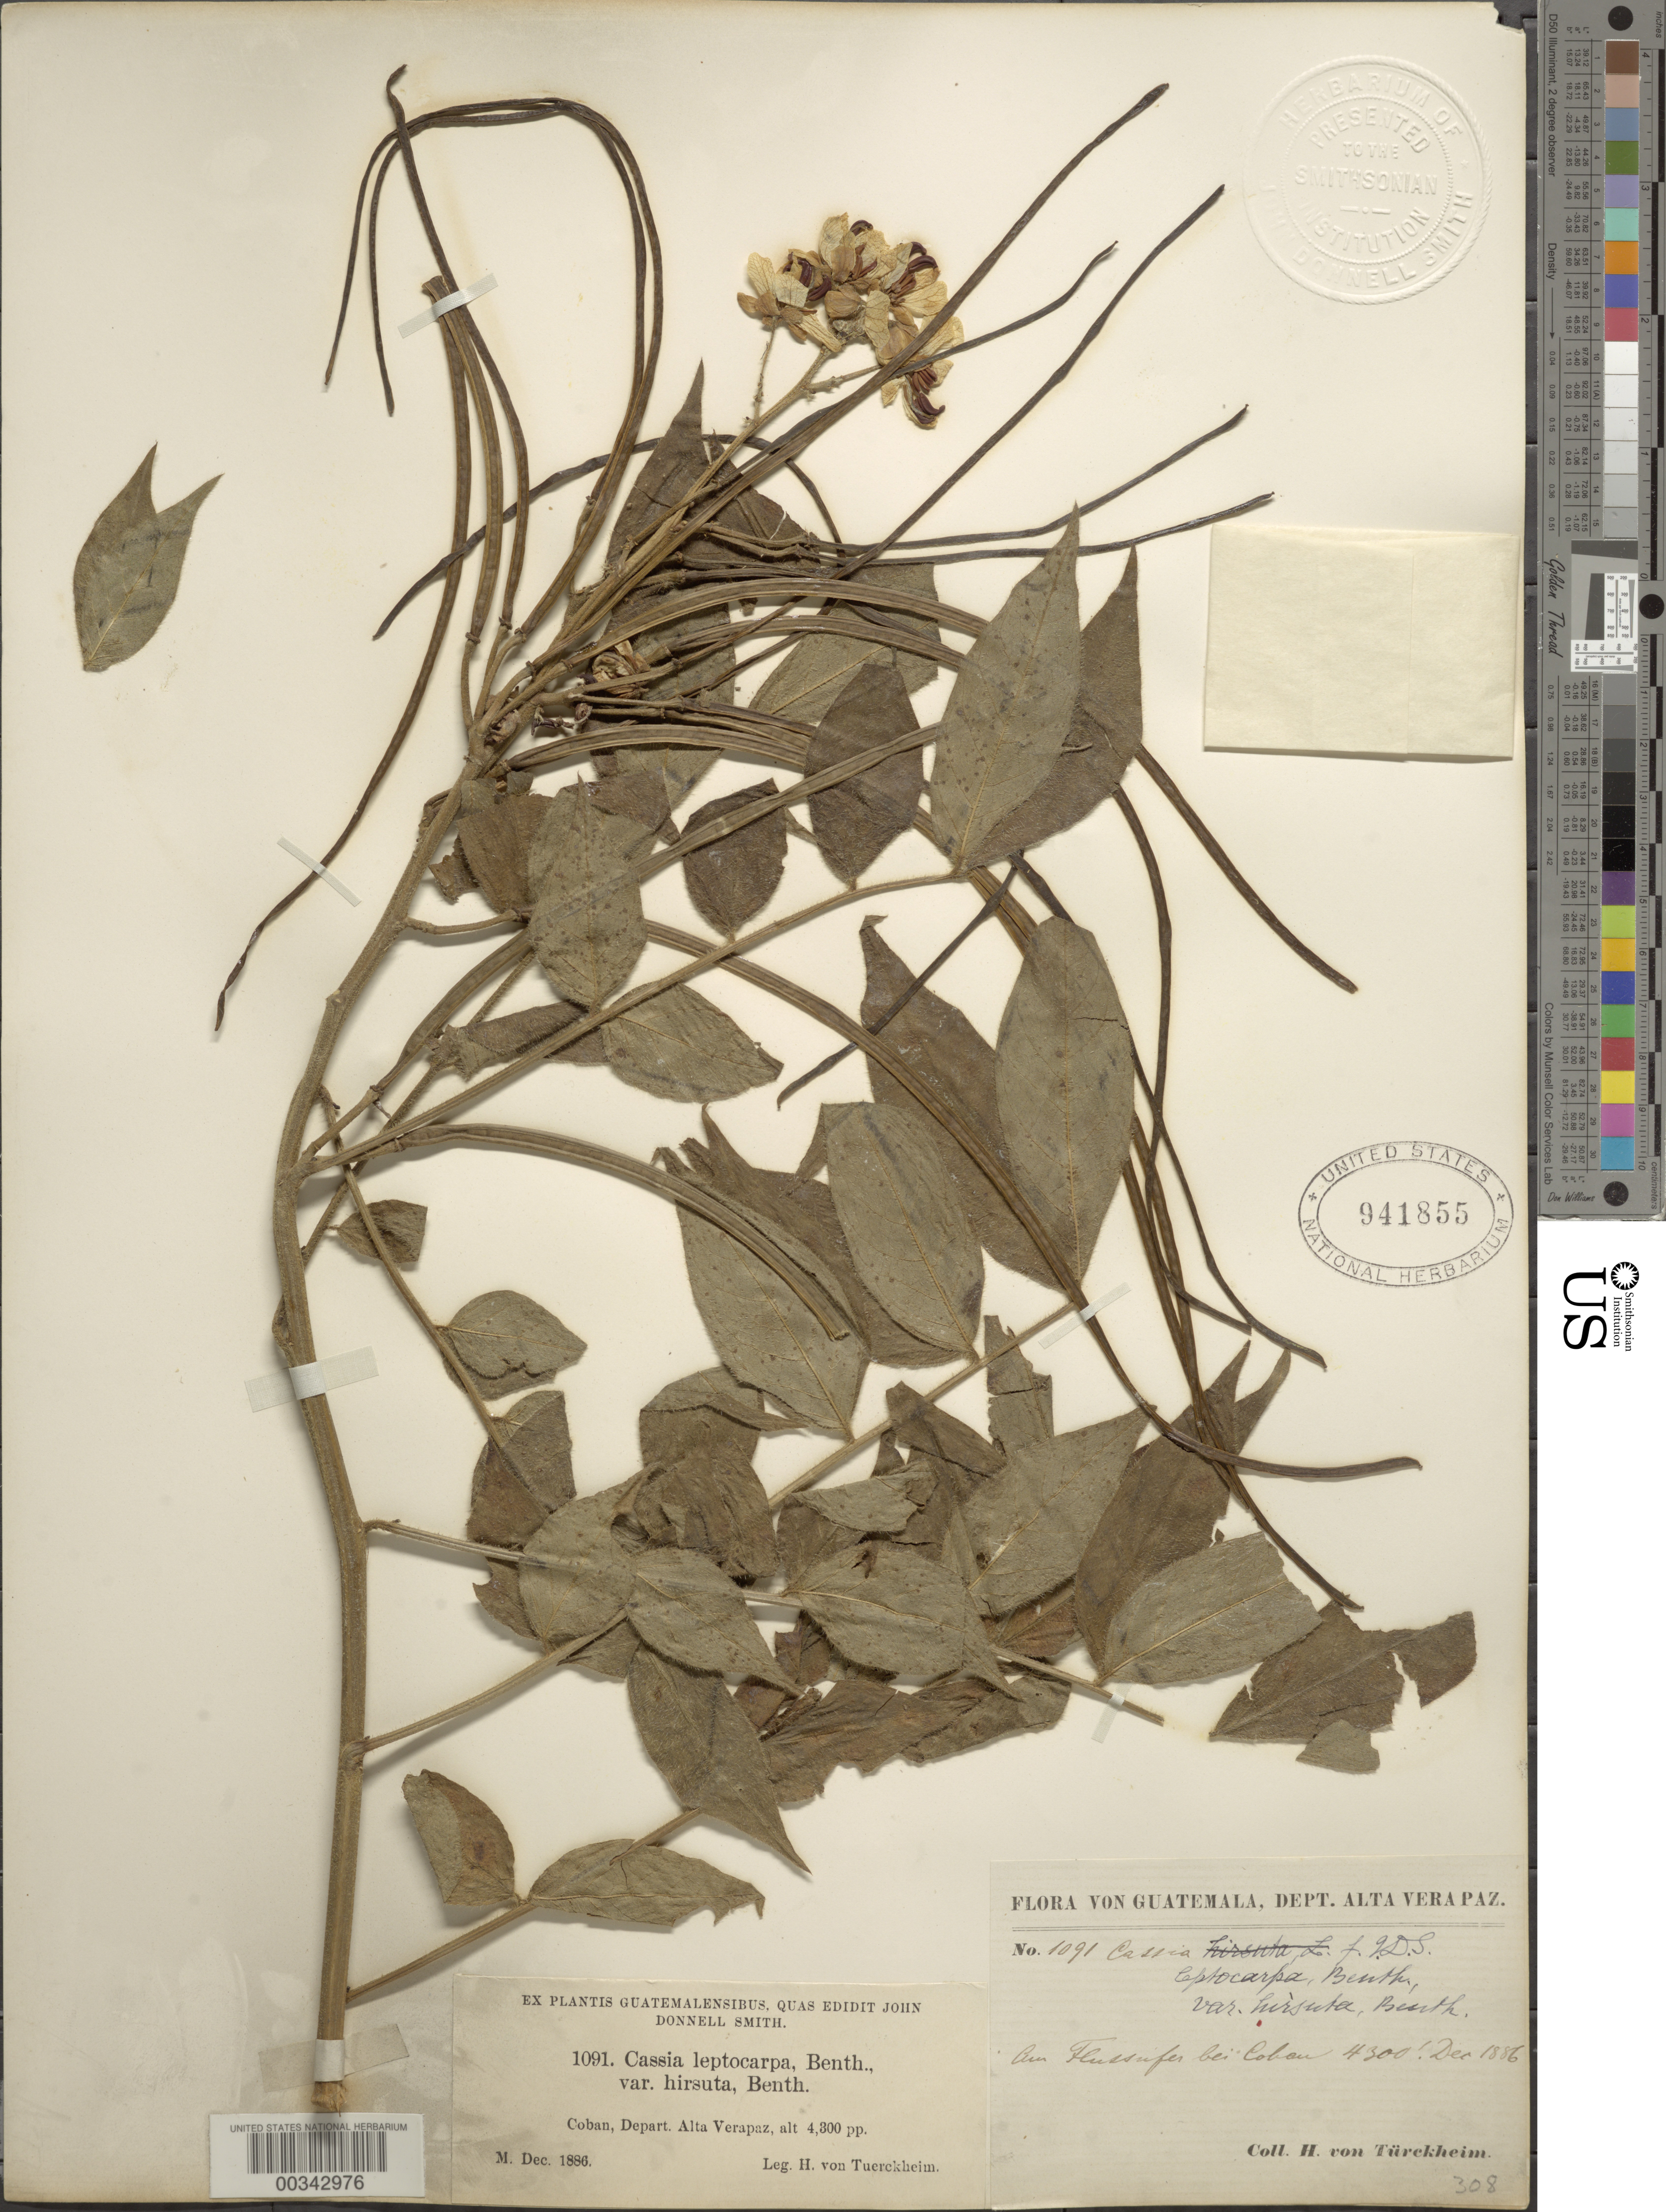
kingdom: Plantae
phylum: Tracheophyta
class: Magnoliopsida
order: Fabales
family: Fabaceae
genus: Senna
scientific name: Senna hirsuta var. leptocarpa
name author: (Benth.) H.S. Irwin & Barneby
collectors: H. von Türckheim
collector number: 1091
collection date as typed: Dec 1886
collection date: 1886-12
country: Guatemala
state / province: Alta Verapaz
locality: Cobán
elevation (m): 1311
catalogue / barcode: US 941855